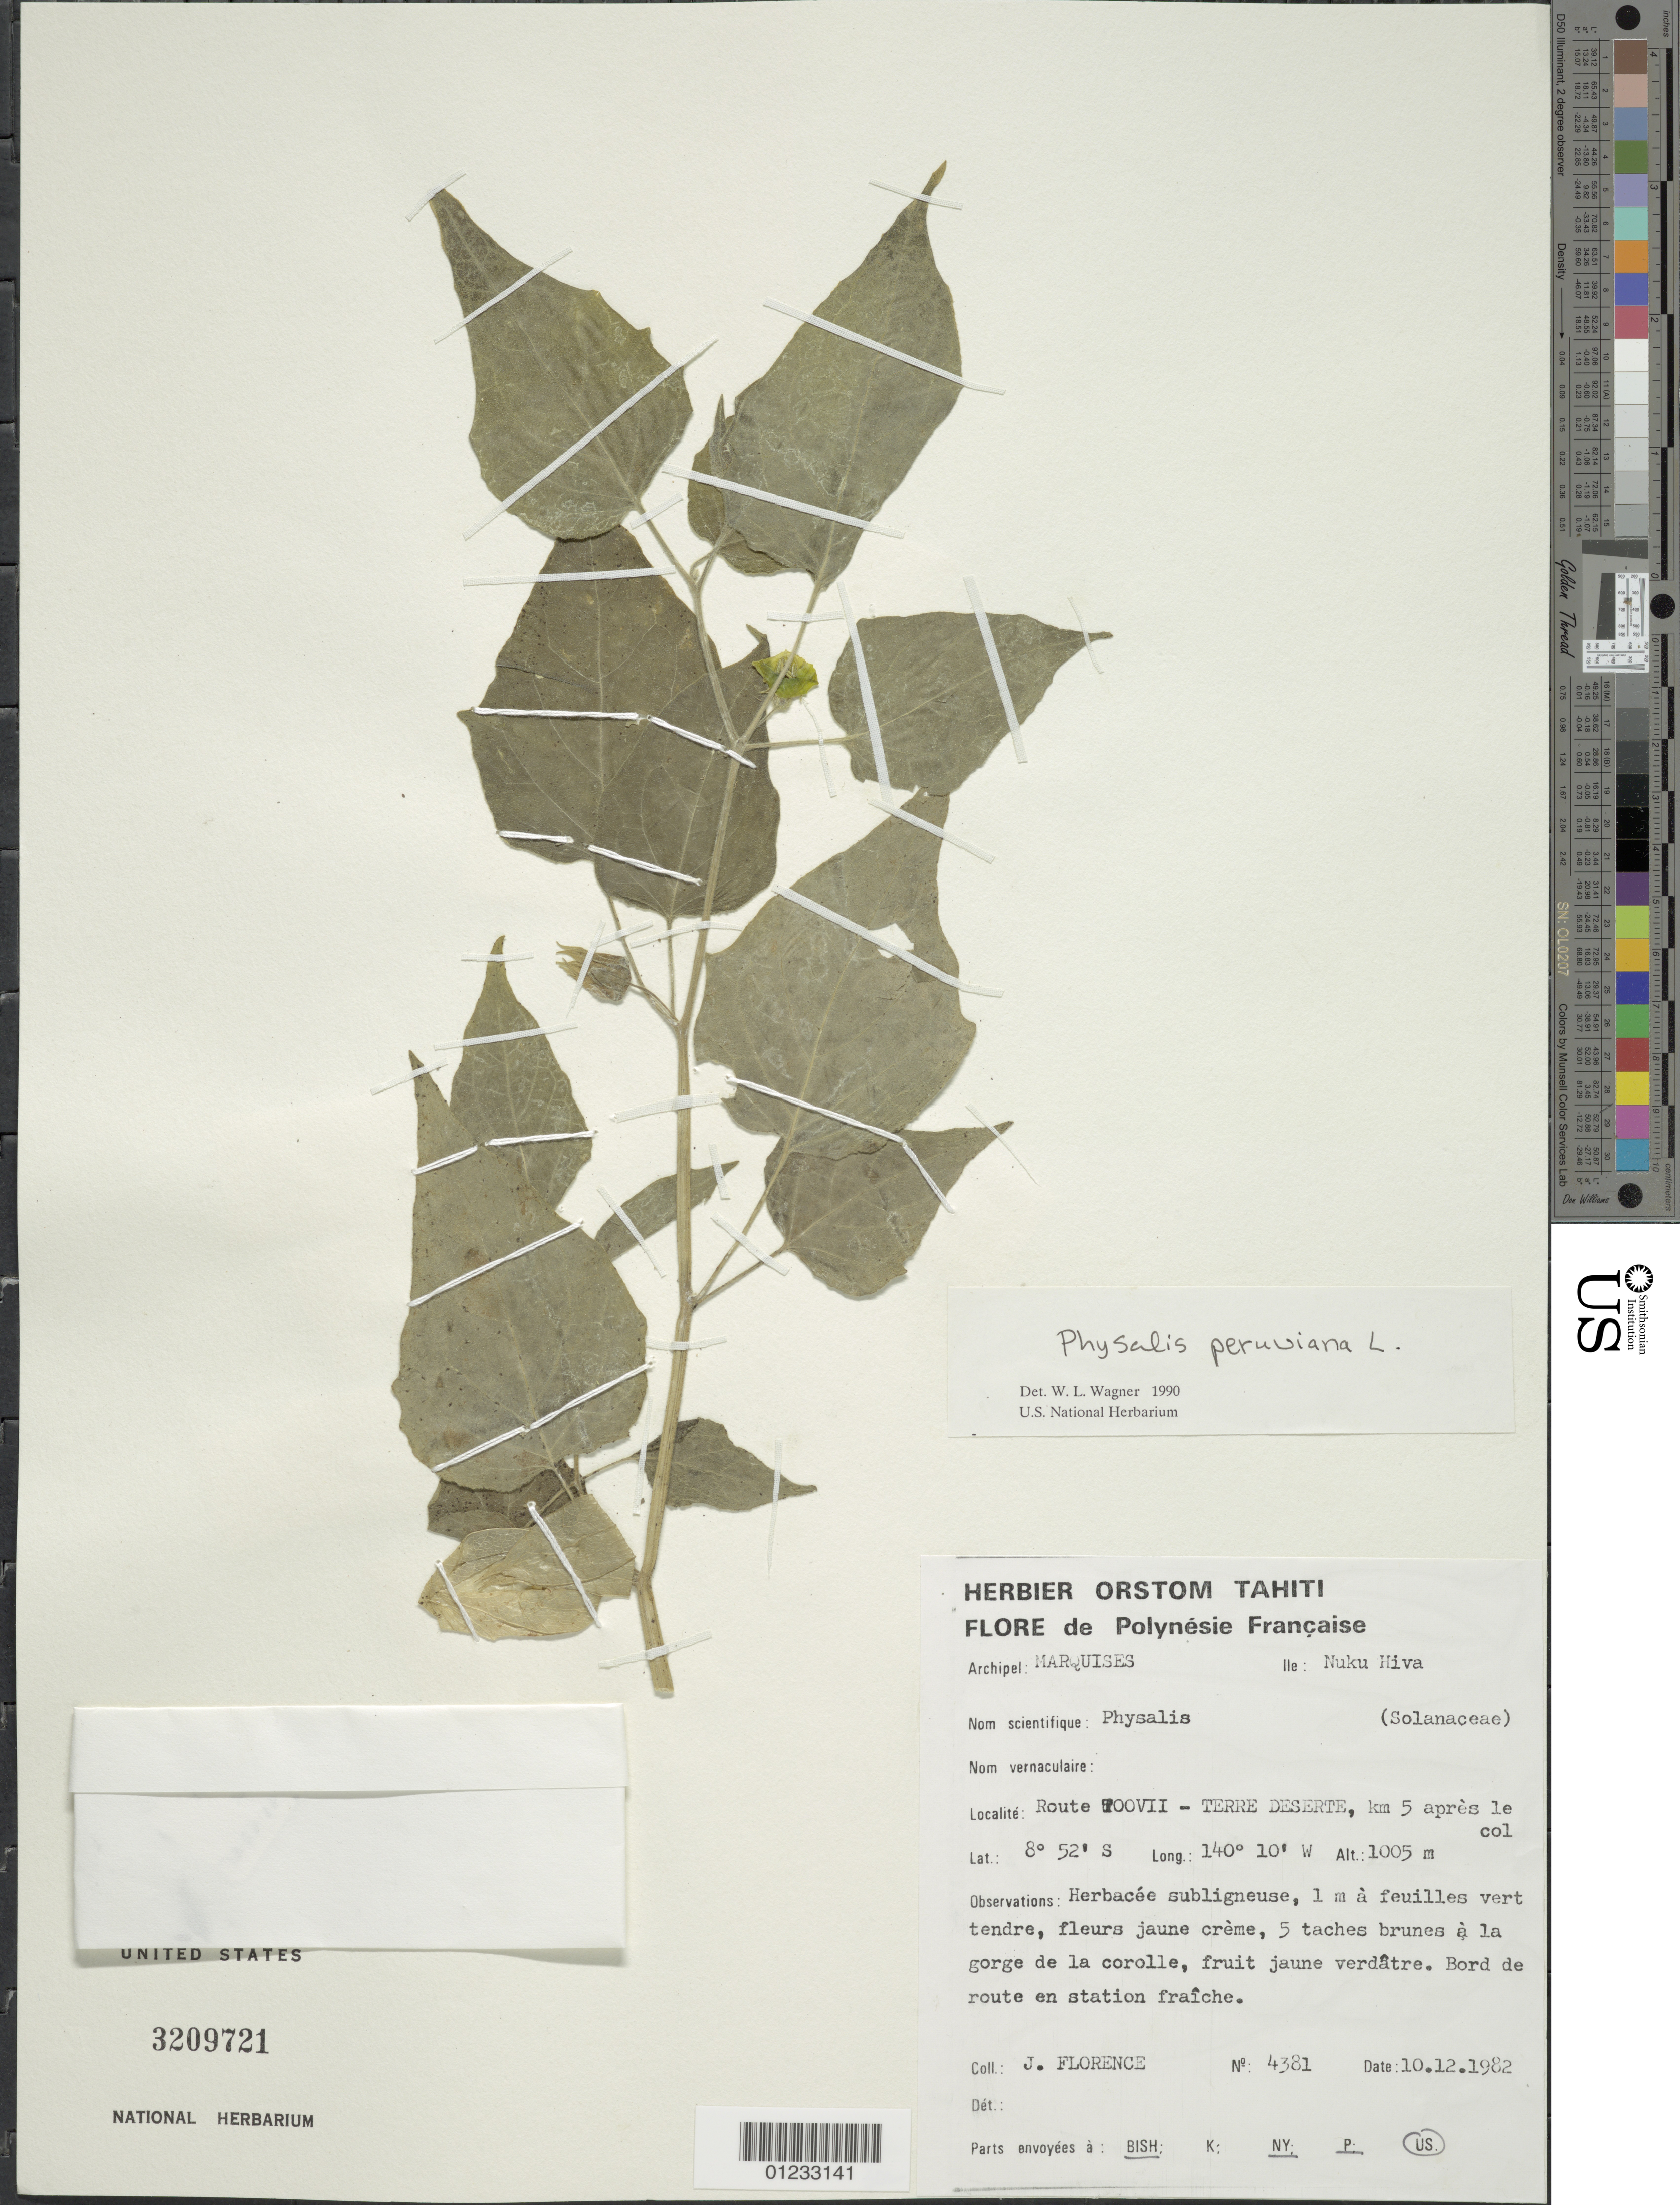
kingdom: Plantae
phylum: Tracheophyta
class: Magnoliopsida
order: Solanales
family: Solanaceae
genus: Physalis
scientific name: Physalis peruviana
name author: L.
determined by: Wagner, W. L., (BOT), Smithsonian Institution - National Museum of Natural History (UNITED STATES)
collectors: J. Florence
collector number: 4381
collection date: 1982-12-10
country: French Polynesia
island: Nuku Hiva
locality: route Toovii-Terre Deserte, km 5 après le col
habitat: Bord de route en station fraîche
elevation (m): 1005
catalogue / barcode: US 3209721